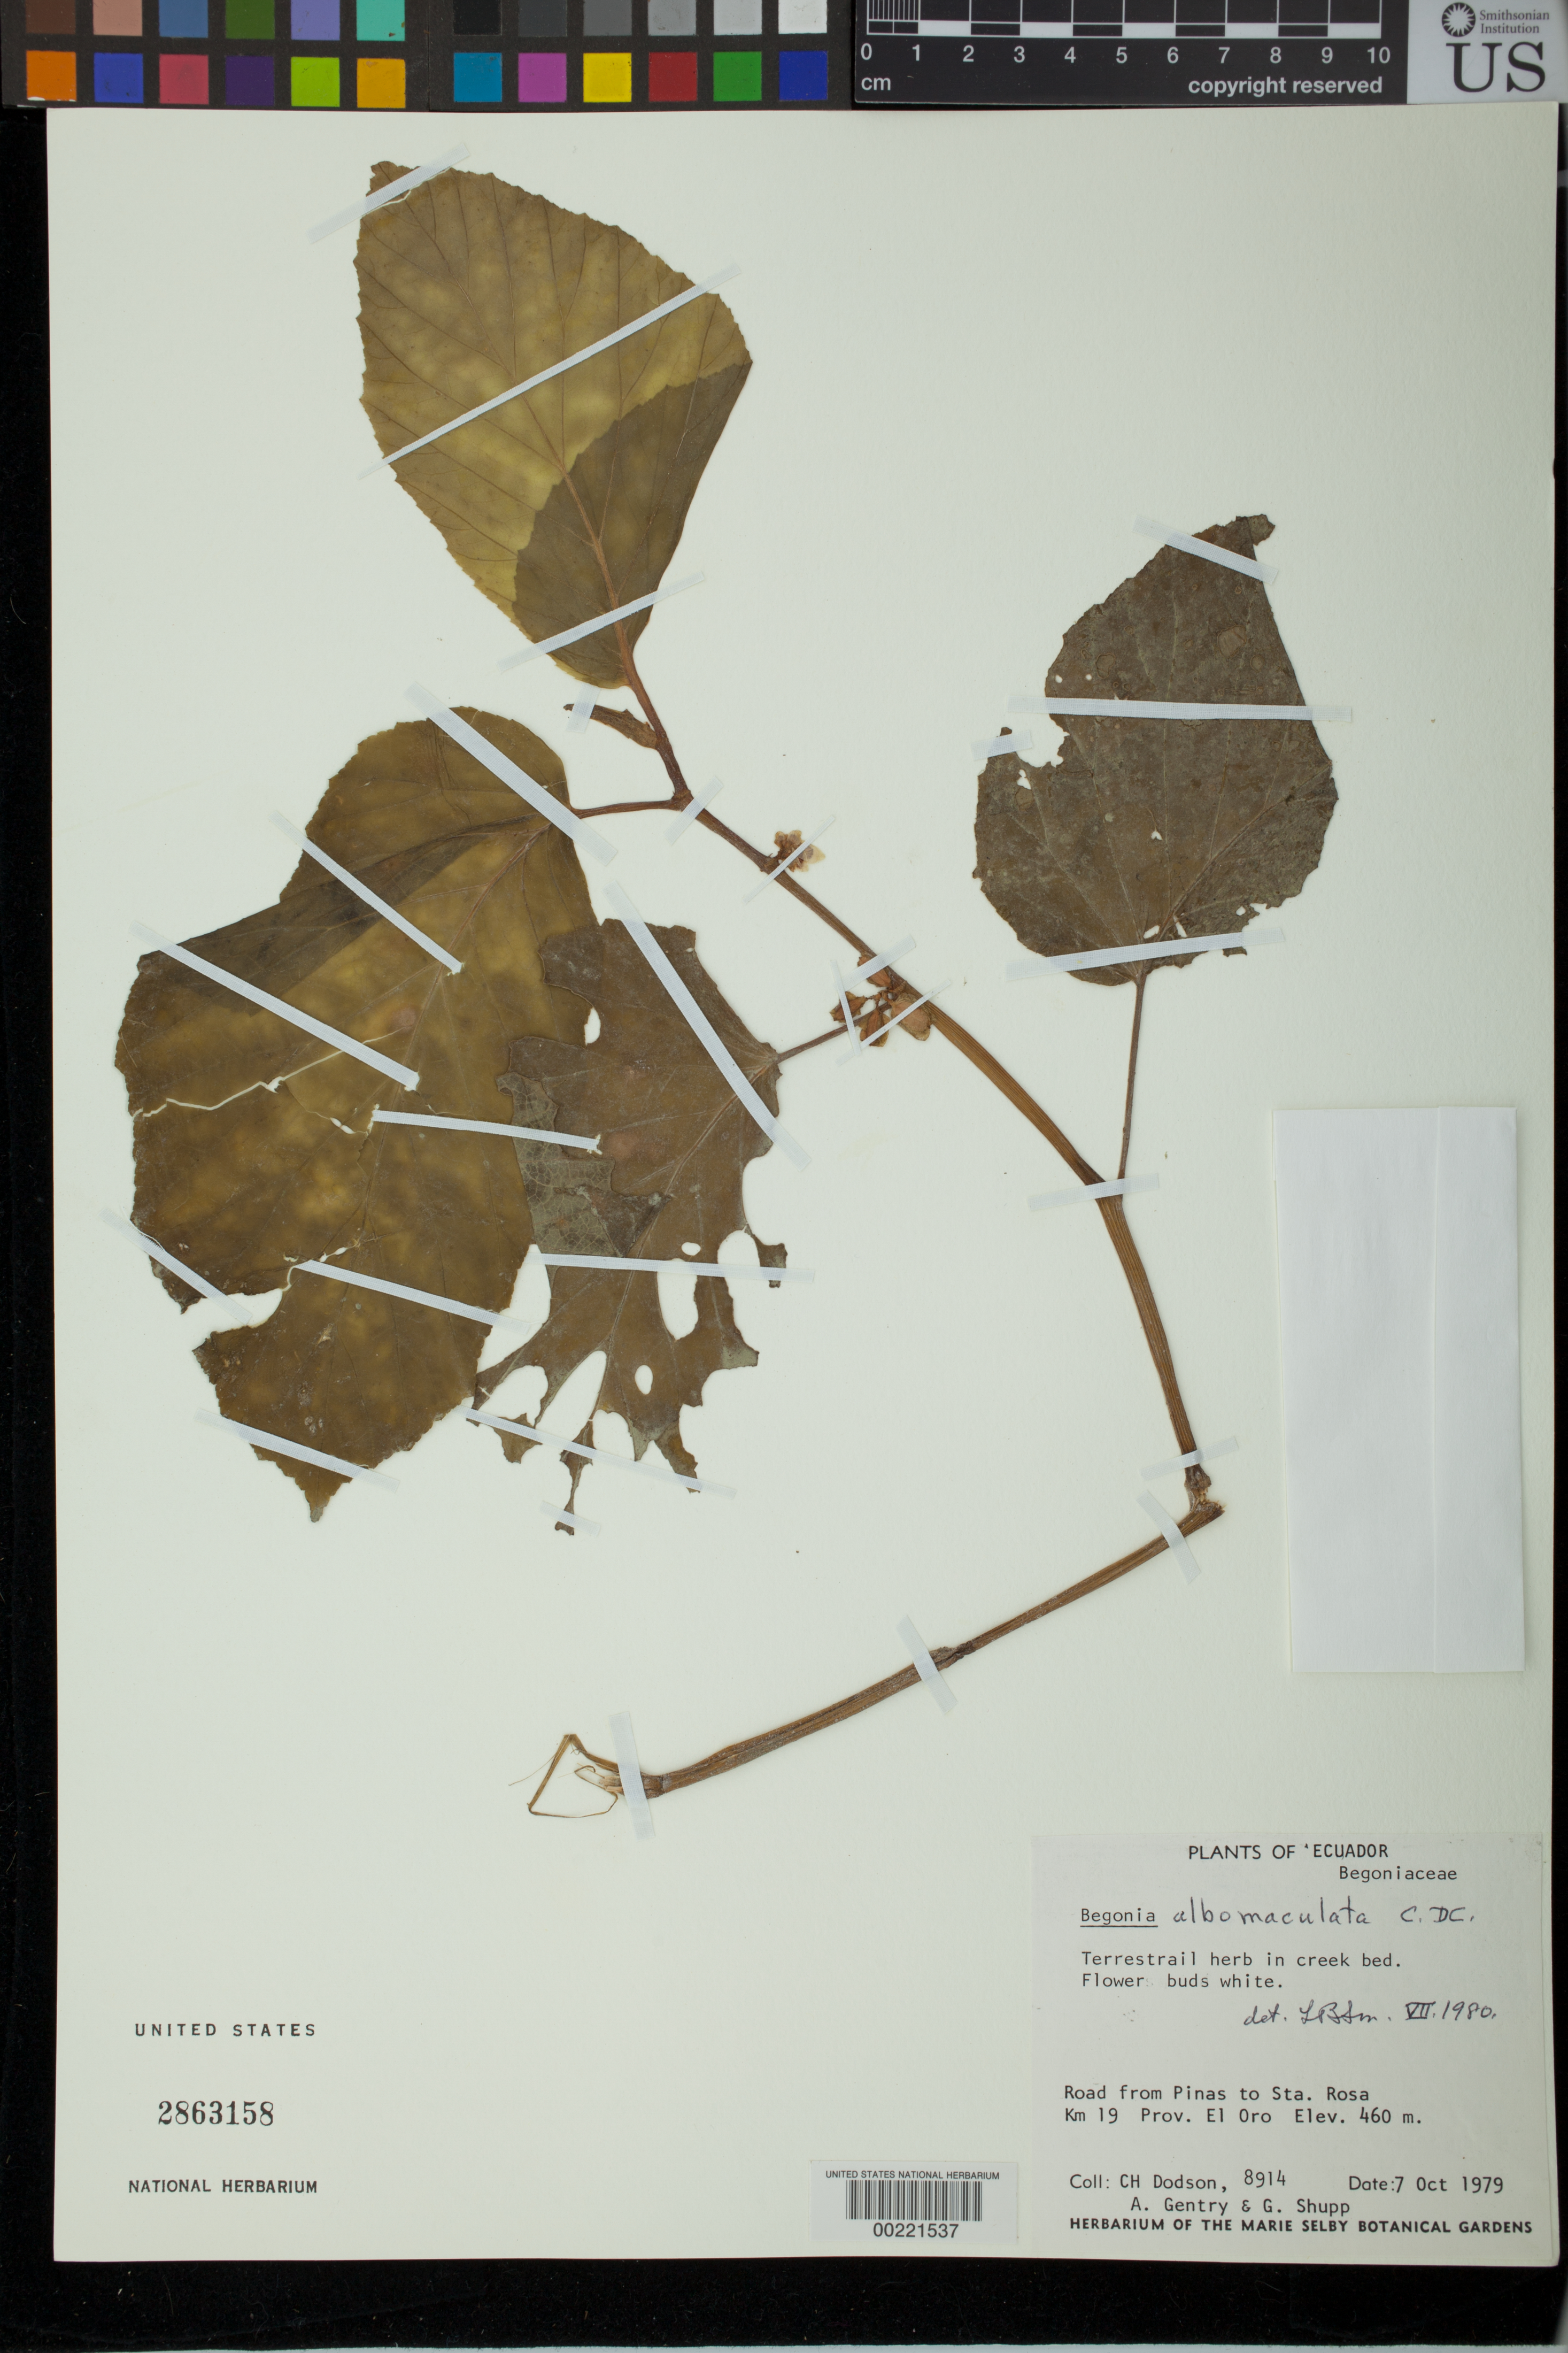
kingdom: Plantae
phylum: Tracheophyta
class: Magnoliopsida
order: Cucurbitales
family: Begoniaceae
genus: Begonia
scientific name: Begonia albomaculata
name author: C. DC.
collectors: C. H. Dodson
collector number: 8914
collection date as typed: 07 Oct 1979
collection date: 1979-10-07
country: Ecuador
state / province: El Oro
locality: Road from Pinas to Santa Rosa km 19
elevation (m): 460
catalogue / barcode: US 2863158